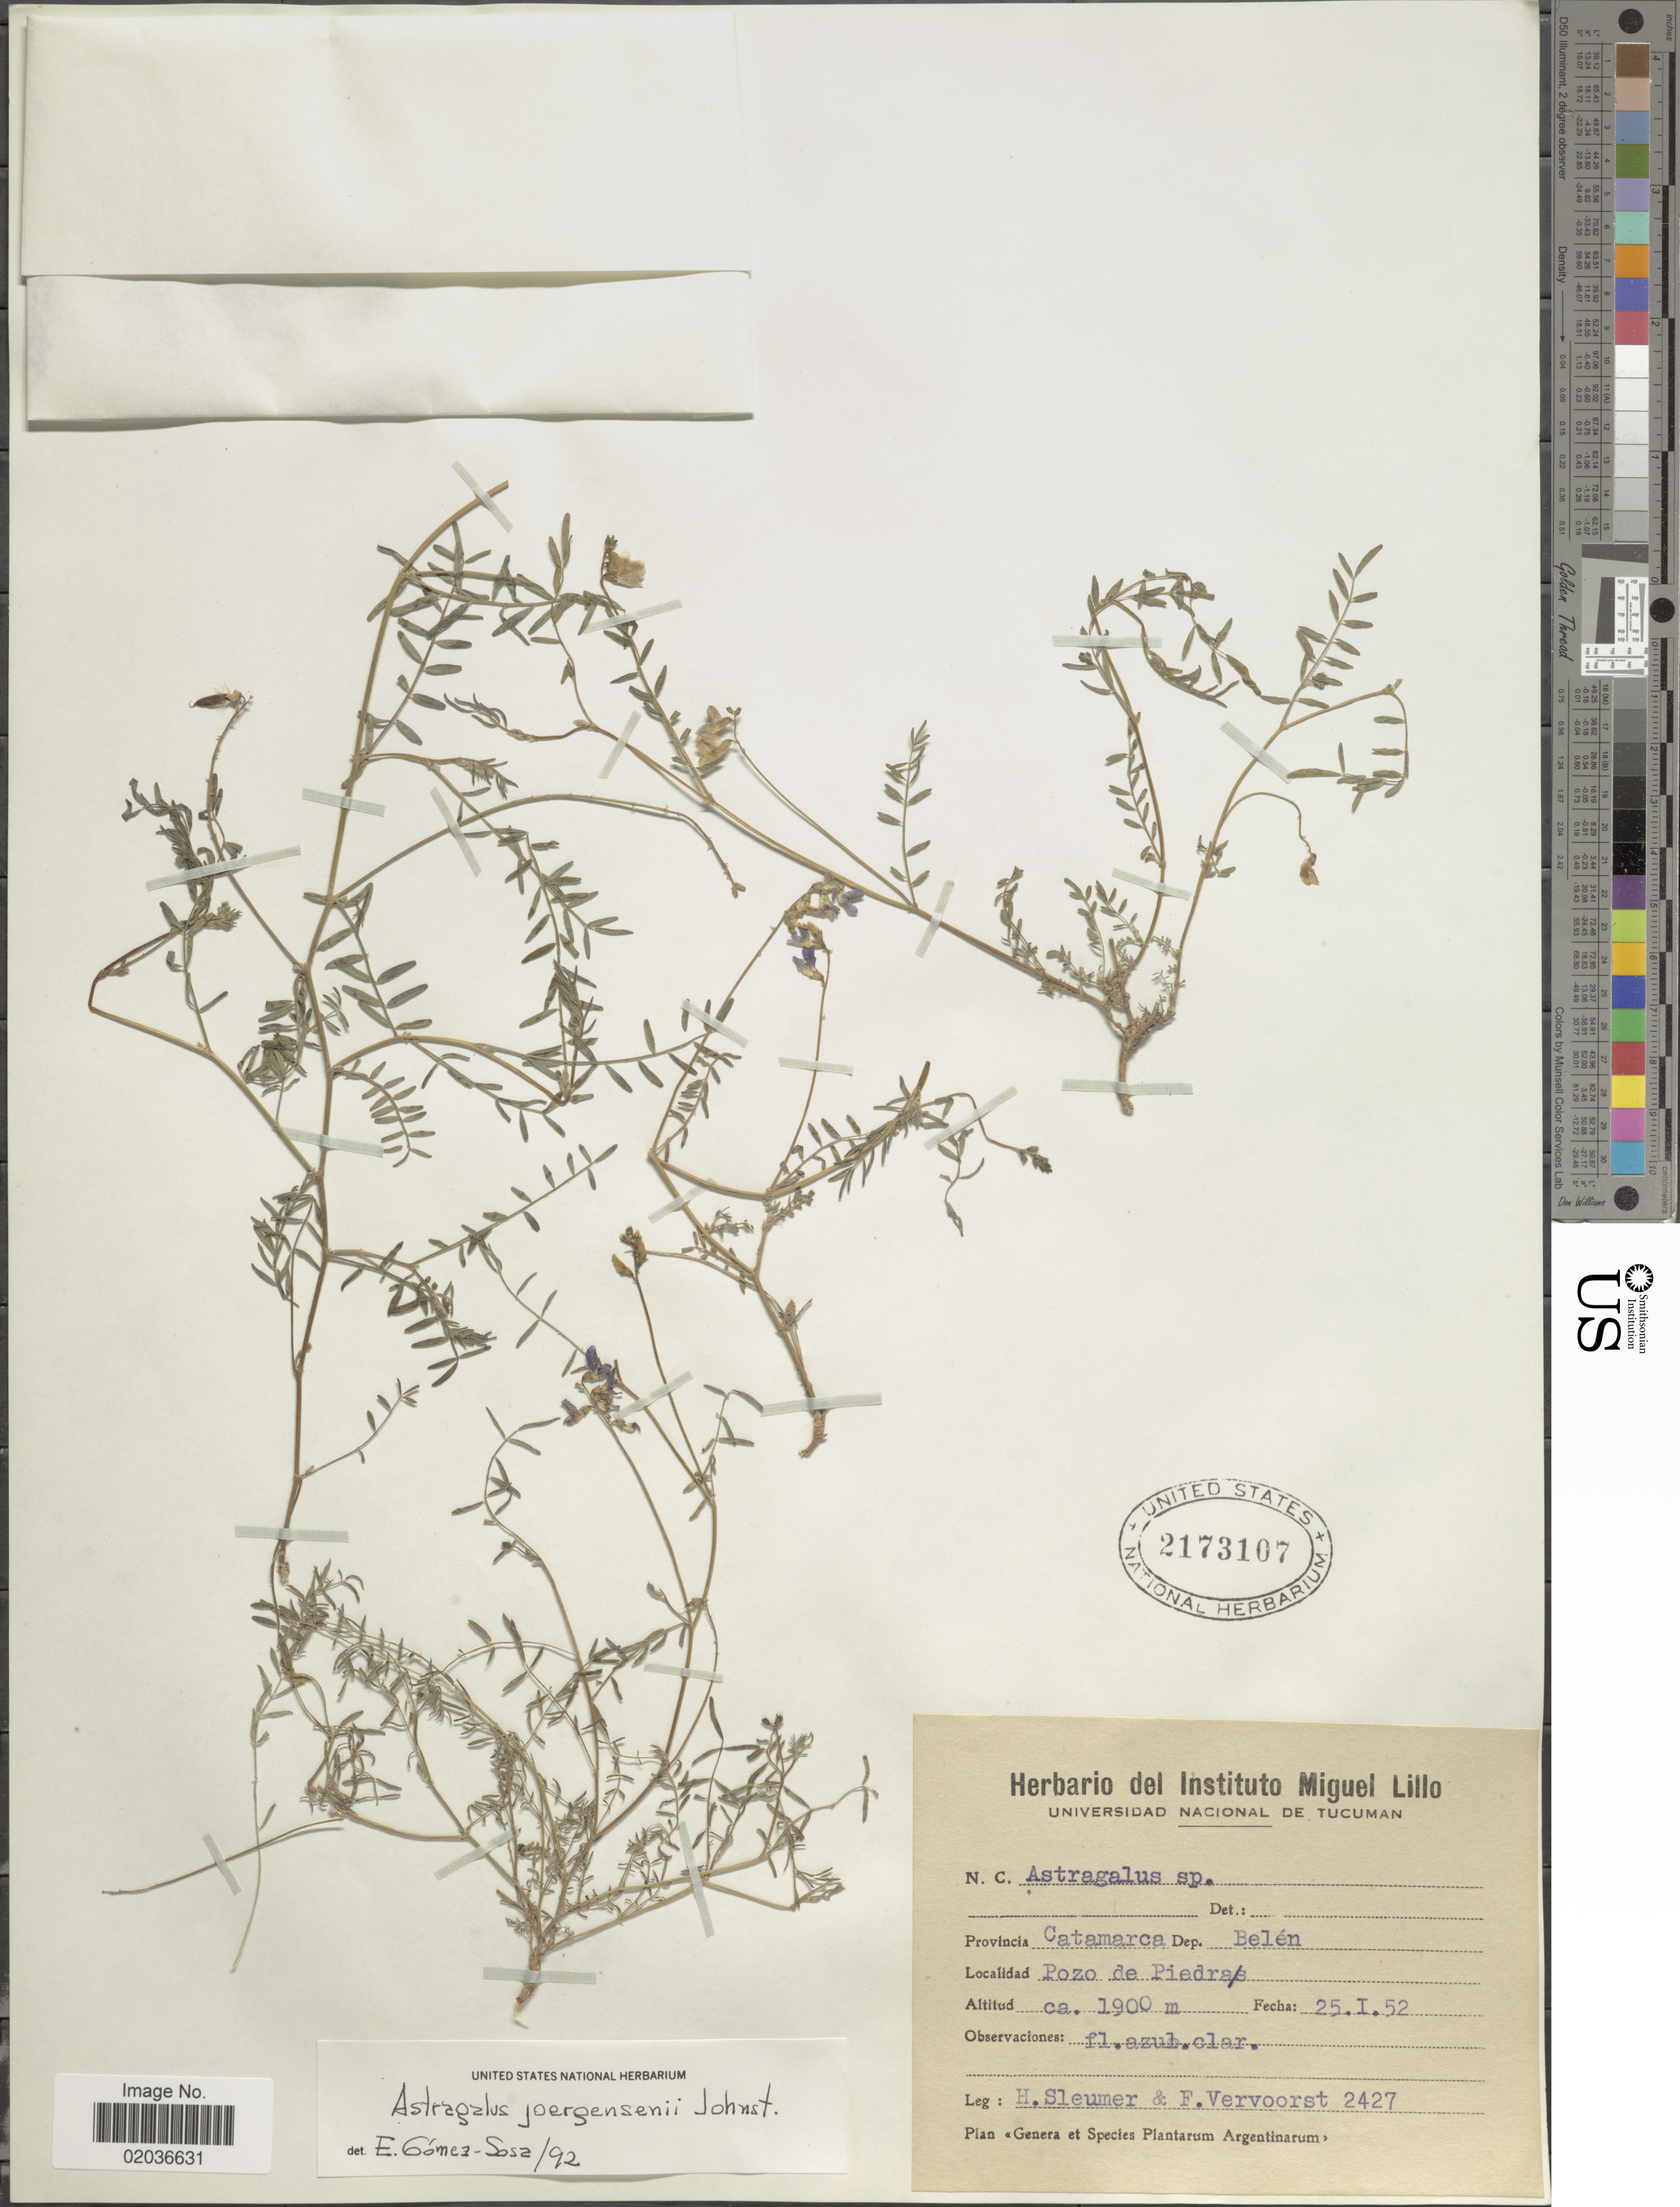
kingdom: Plantae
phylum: Tracheophyta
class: Magnoliopsida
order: Fabales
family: Fabaceae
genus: Astragalus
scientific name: Astragalus joergensenii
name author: I.M. Johnst.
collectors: H. O. Sleumer & F. Vervoorst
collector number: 2427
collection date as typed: Transcribed d/m/y: 25/1/52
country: Argentina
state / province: Catamarca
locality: Provincia Catamarca. Dep. Belén. Pozo de Piedra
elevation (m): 1900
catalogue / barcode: US 2173107